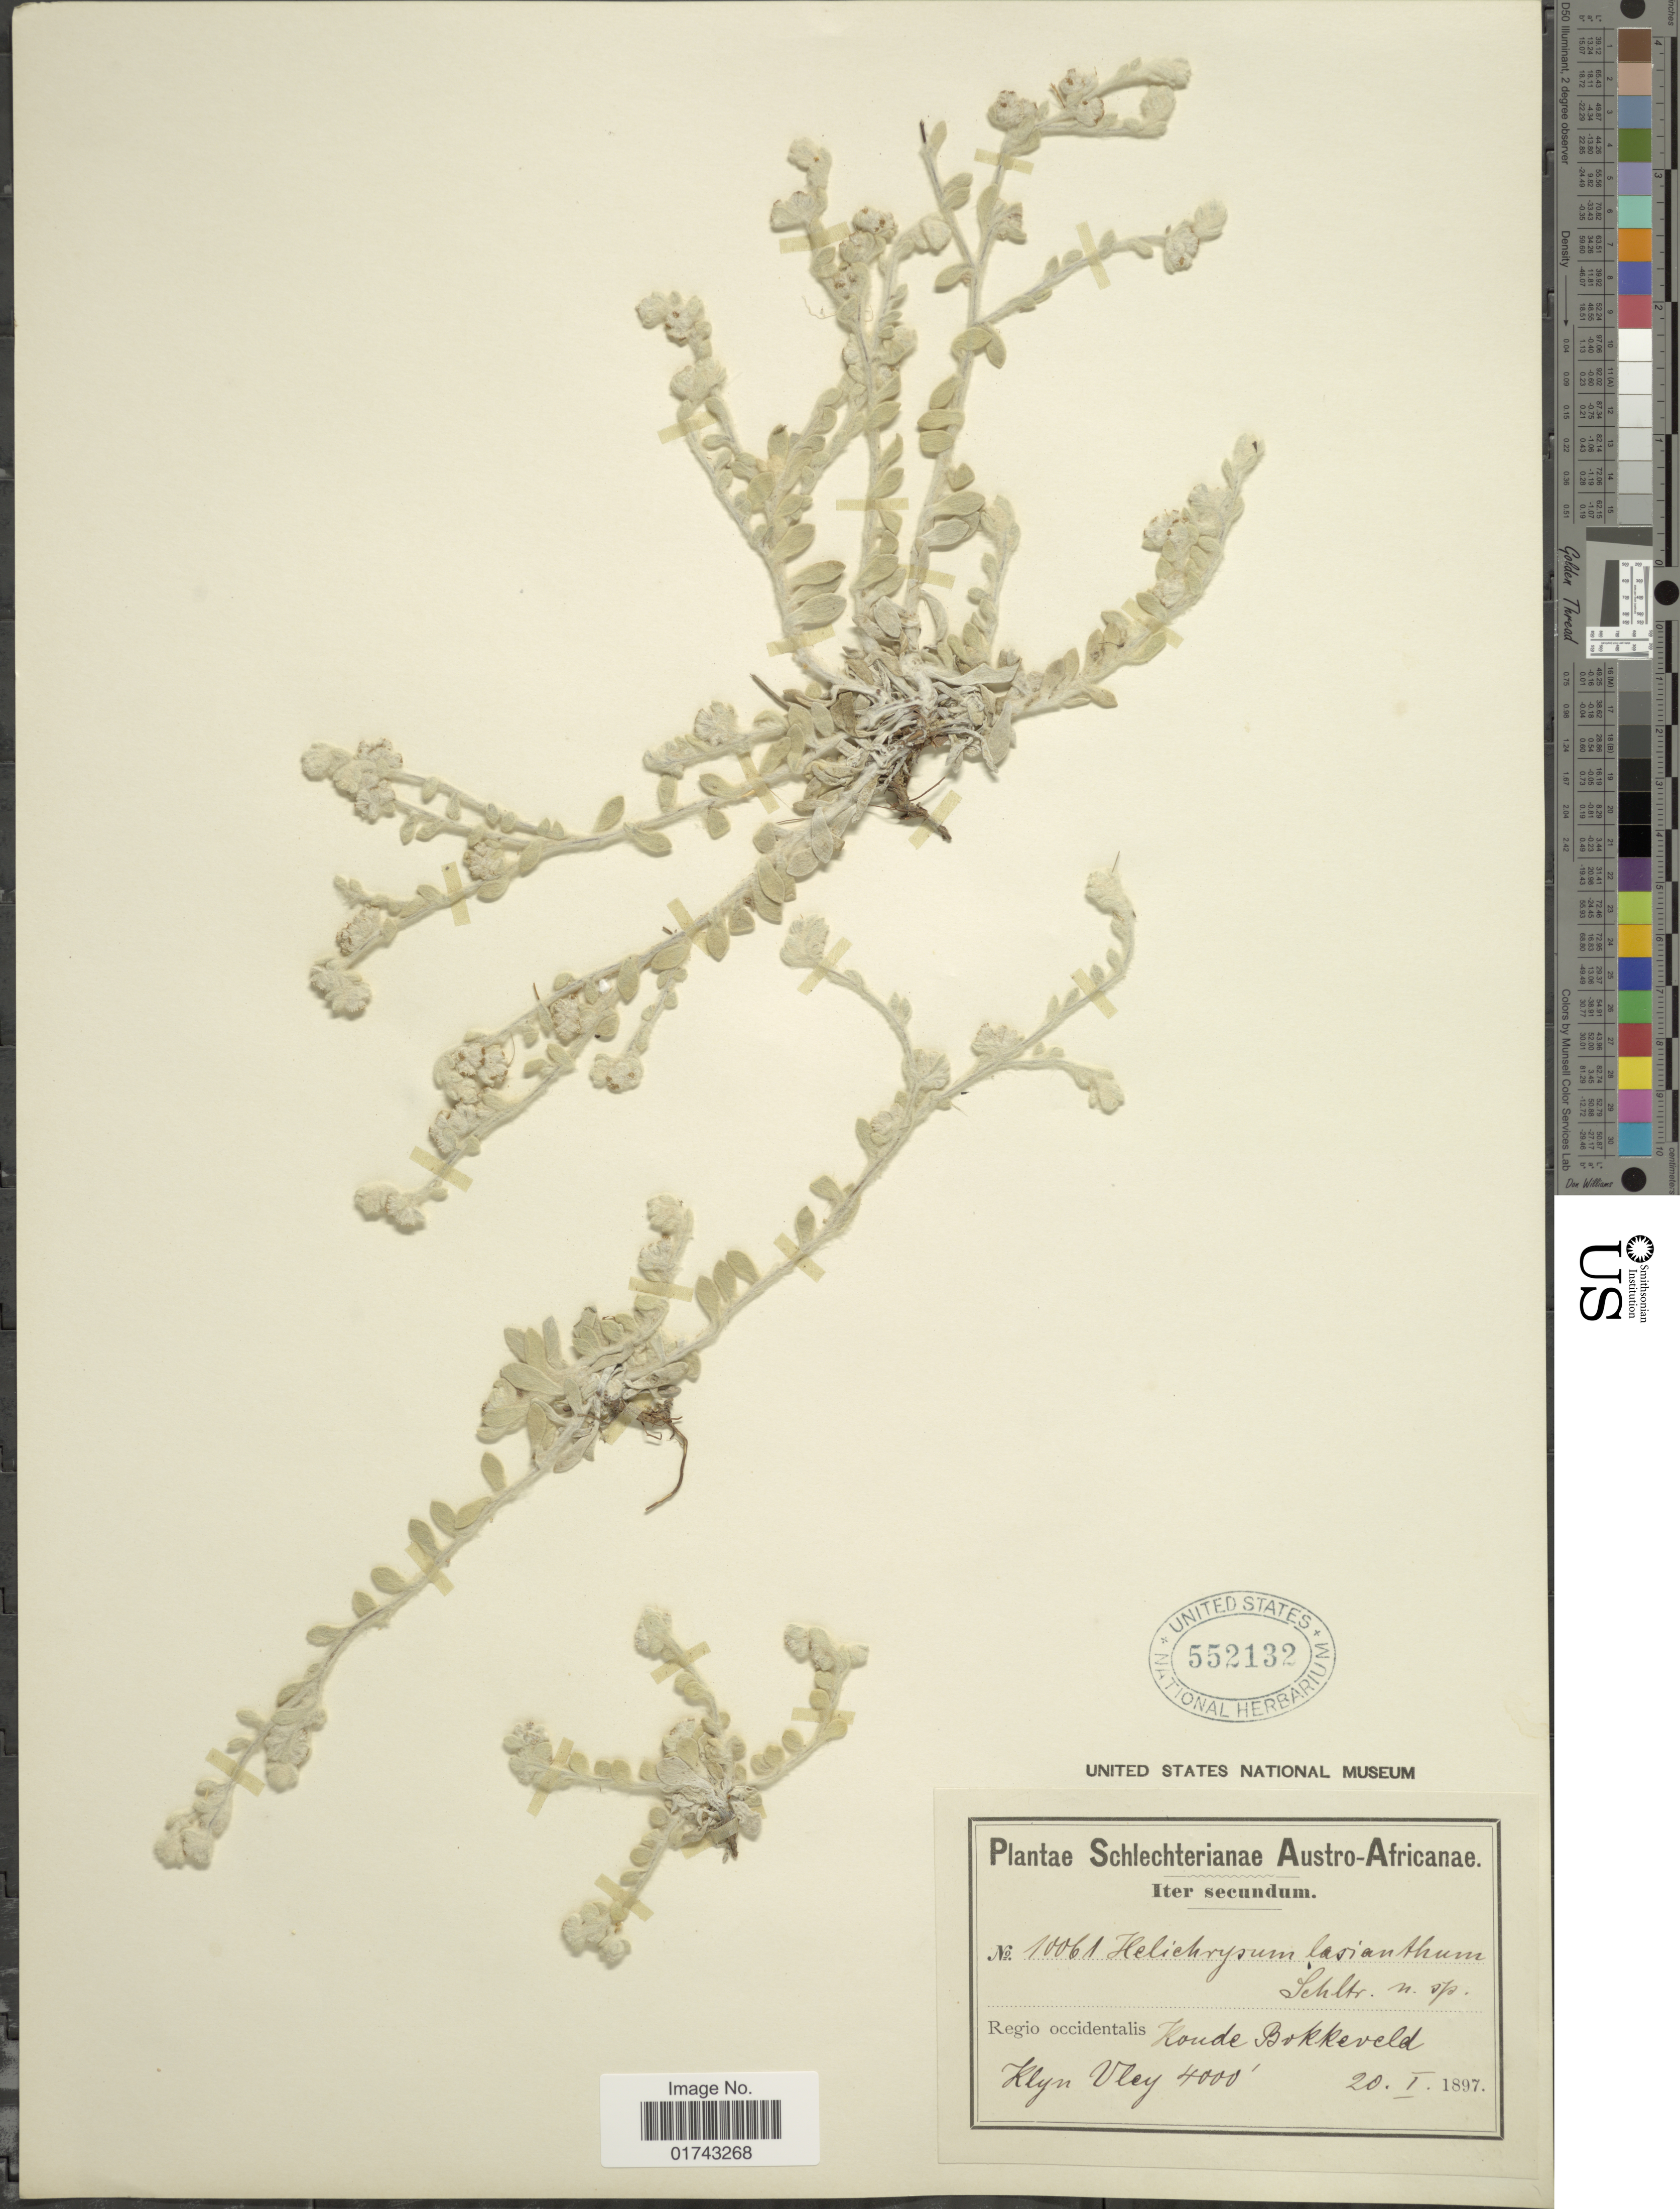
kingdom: Plantae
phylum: Tracheophyta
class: Magnoliopsida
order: Asterales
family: Asteraceae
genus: Helichrysum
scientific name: Helichrysum lasianthum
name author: Schltr. & Moeser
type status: Type Collection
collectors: Schlechter, --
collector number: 10061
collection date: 1897-01-20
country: South Africa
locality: Regio occidentalis, Koude Bokkeveld, Klyn Vley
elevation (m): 1219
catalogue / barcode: US 552132